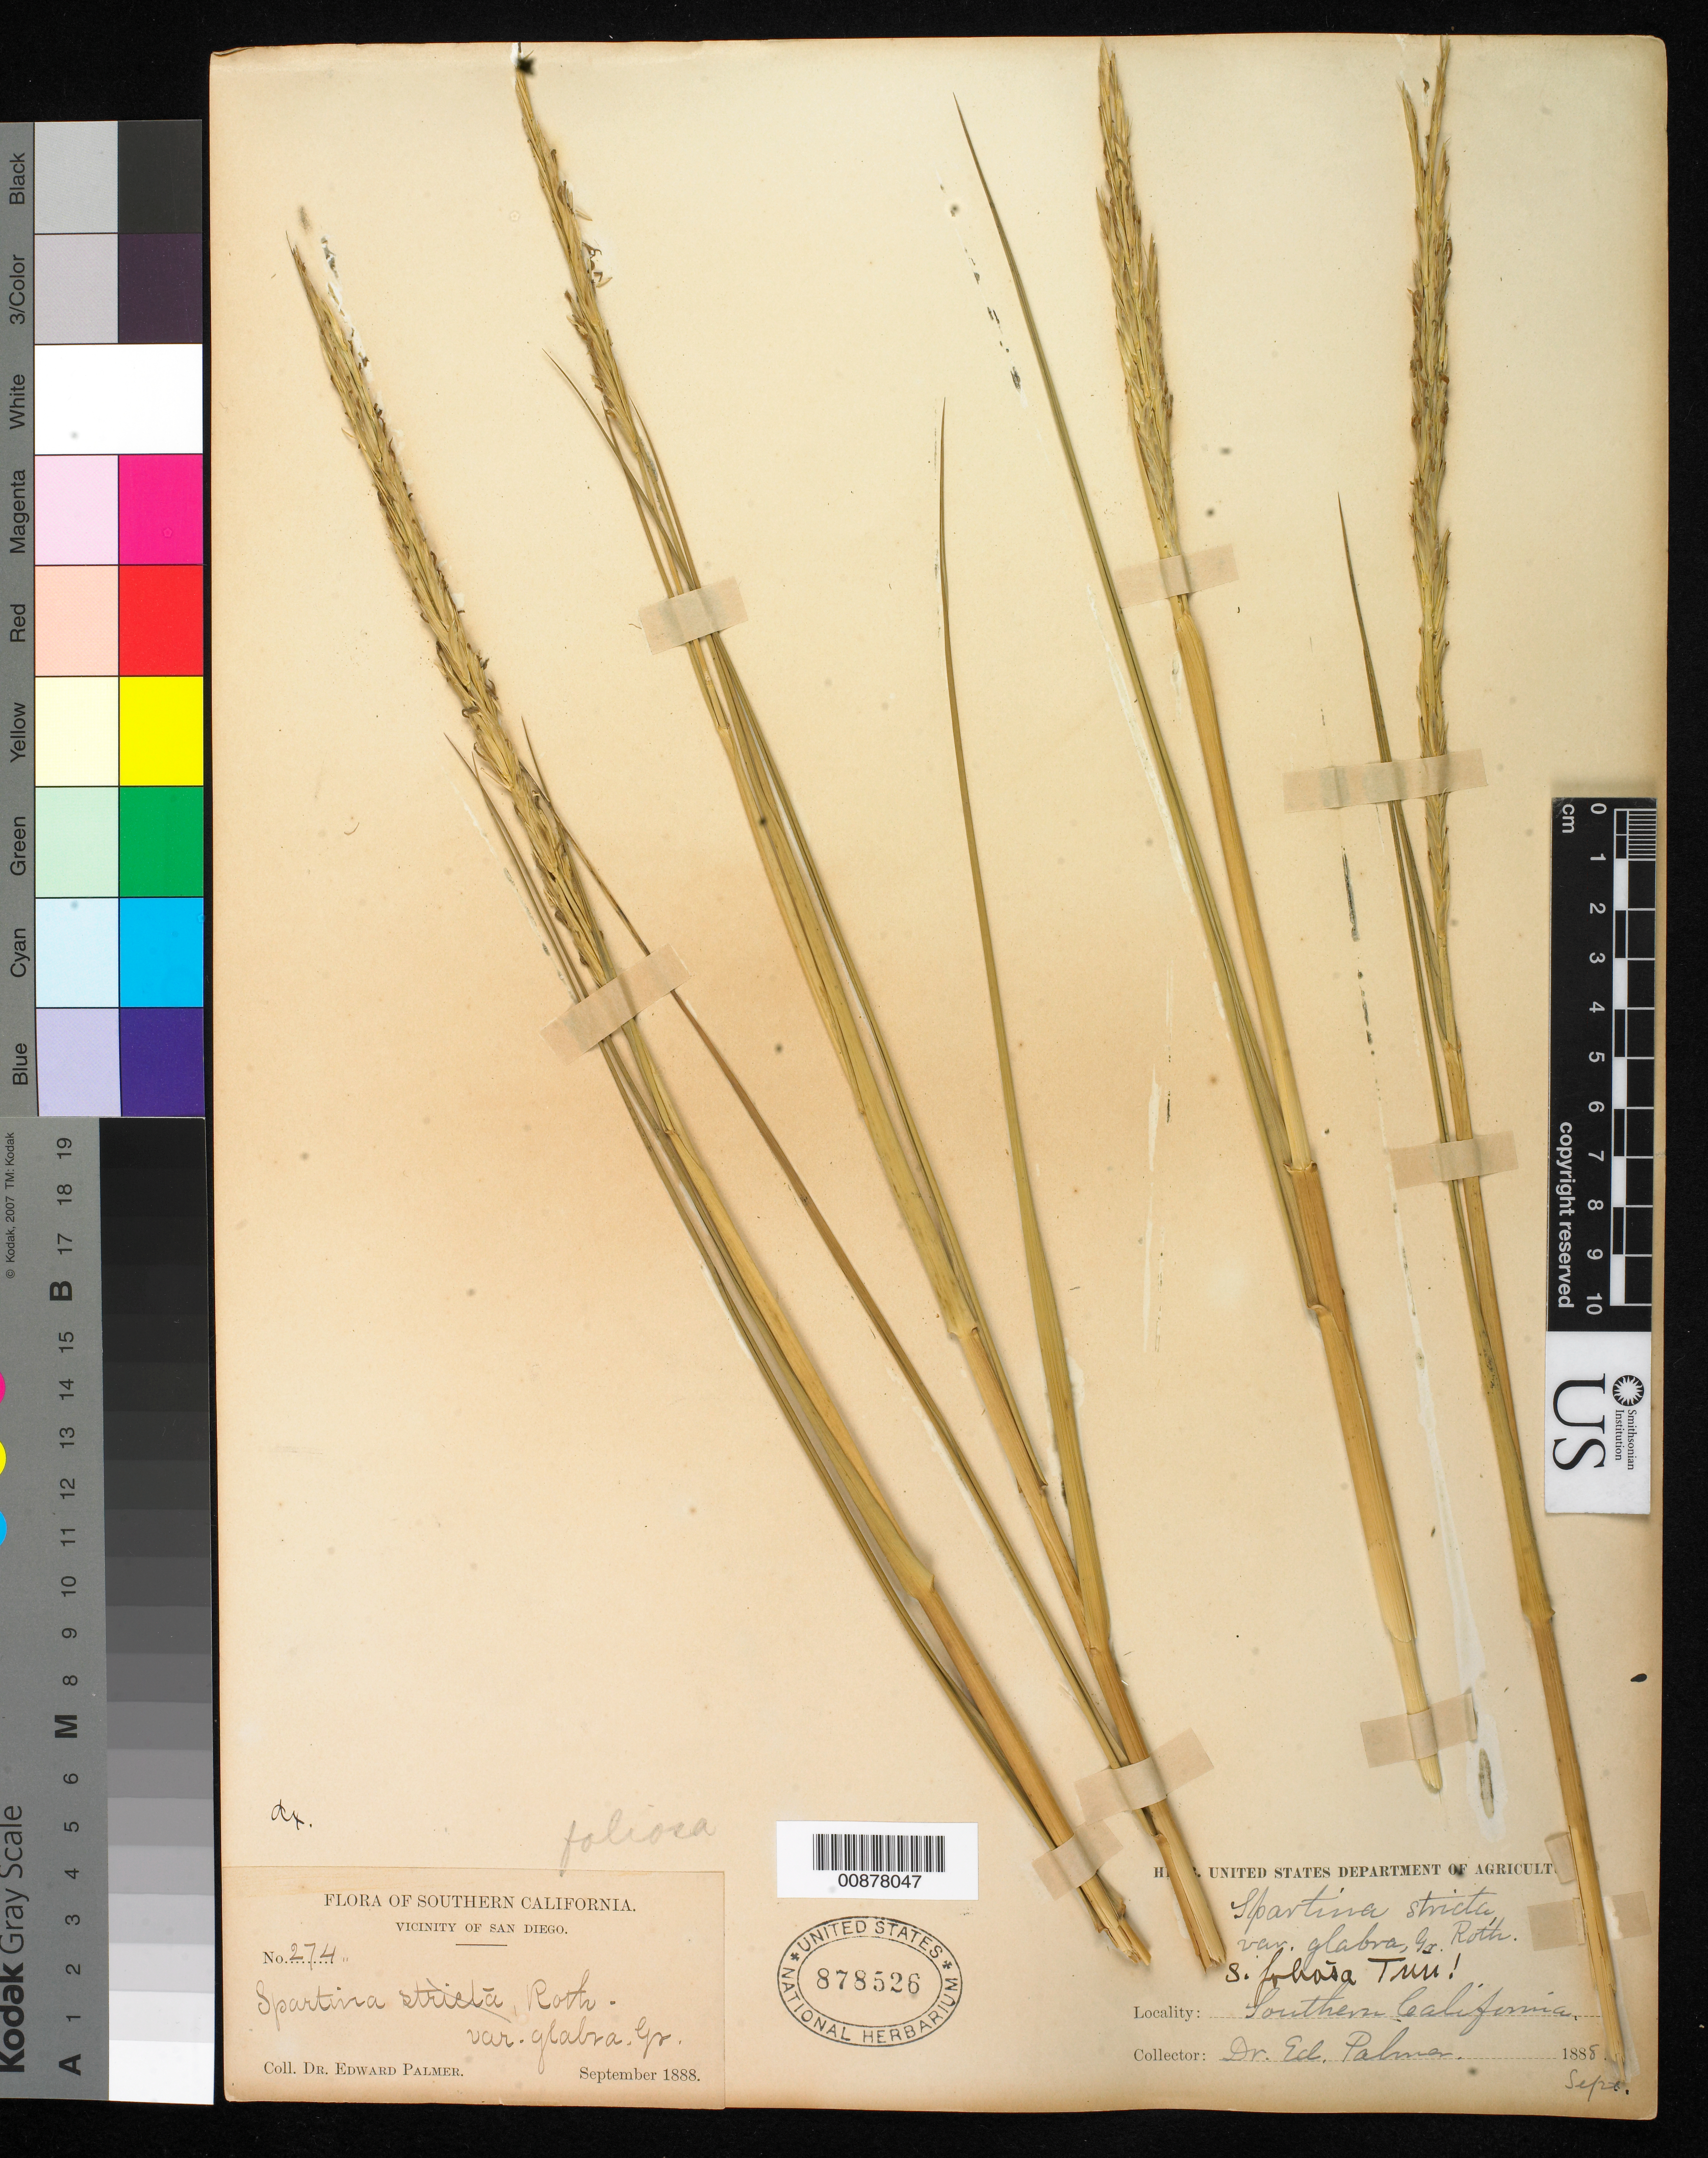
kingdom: Plantae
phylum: Tracheophyta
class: Liliopsida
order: Poales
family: Poaceae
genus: Spartina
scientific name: Spartina foliosa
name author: Trin.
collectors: E. Palmer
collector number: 274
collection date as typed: Sep 1888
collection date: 1888-09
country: United States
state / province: California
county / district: San Diego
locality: Southern California. Vicinity of San Diego.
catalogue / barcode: US 878526